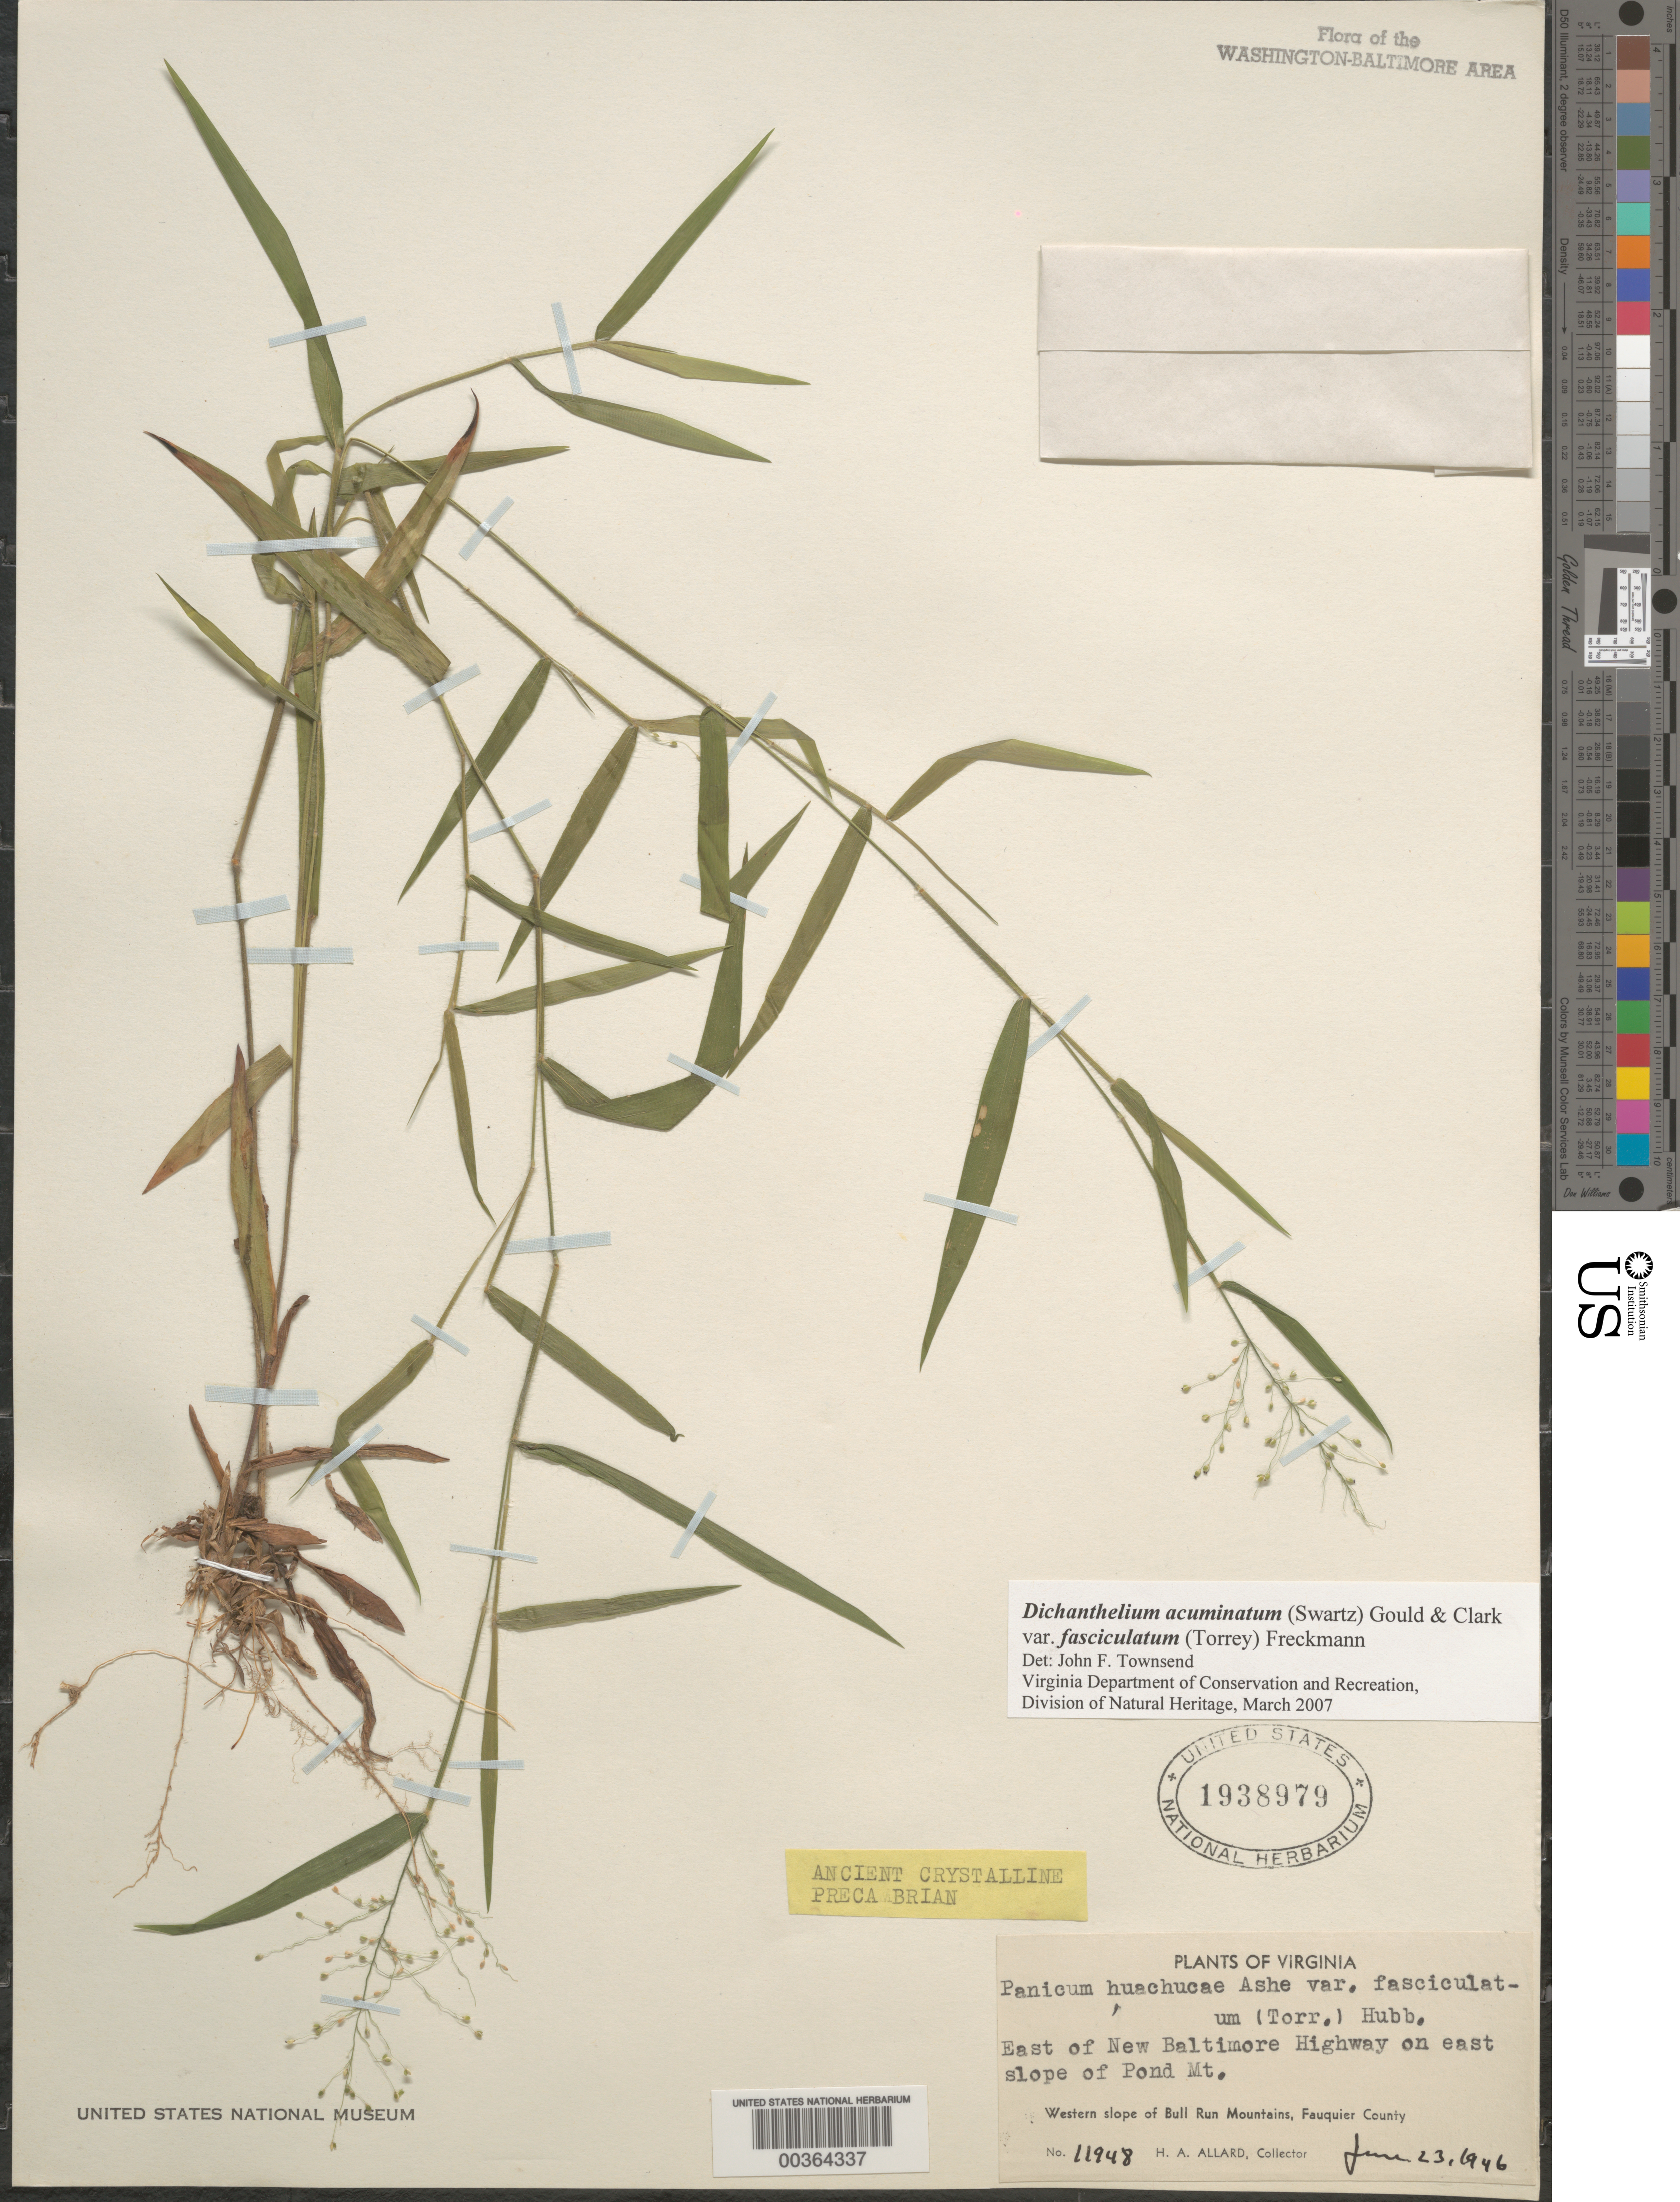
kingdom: Plantae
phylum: Tracheophyta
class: Liliopsida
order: Poales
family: Poaceae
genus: Dichanthelium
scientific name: Dichanthelium acuminatum var. fasciculatum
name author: (Torr.) Freckmann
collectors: H. A. Allard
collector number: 11948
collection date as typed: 23 Jun 1946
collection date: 1946-06-23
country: United States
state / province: Virginia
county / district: Fauquier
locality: East of New Baltimore Highway, Pond Mountain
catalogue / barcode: US 1938979